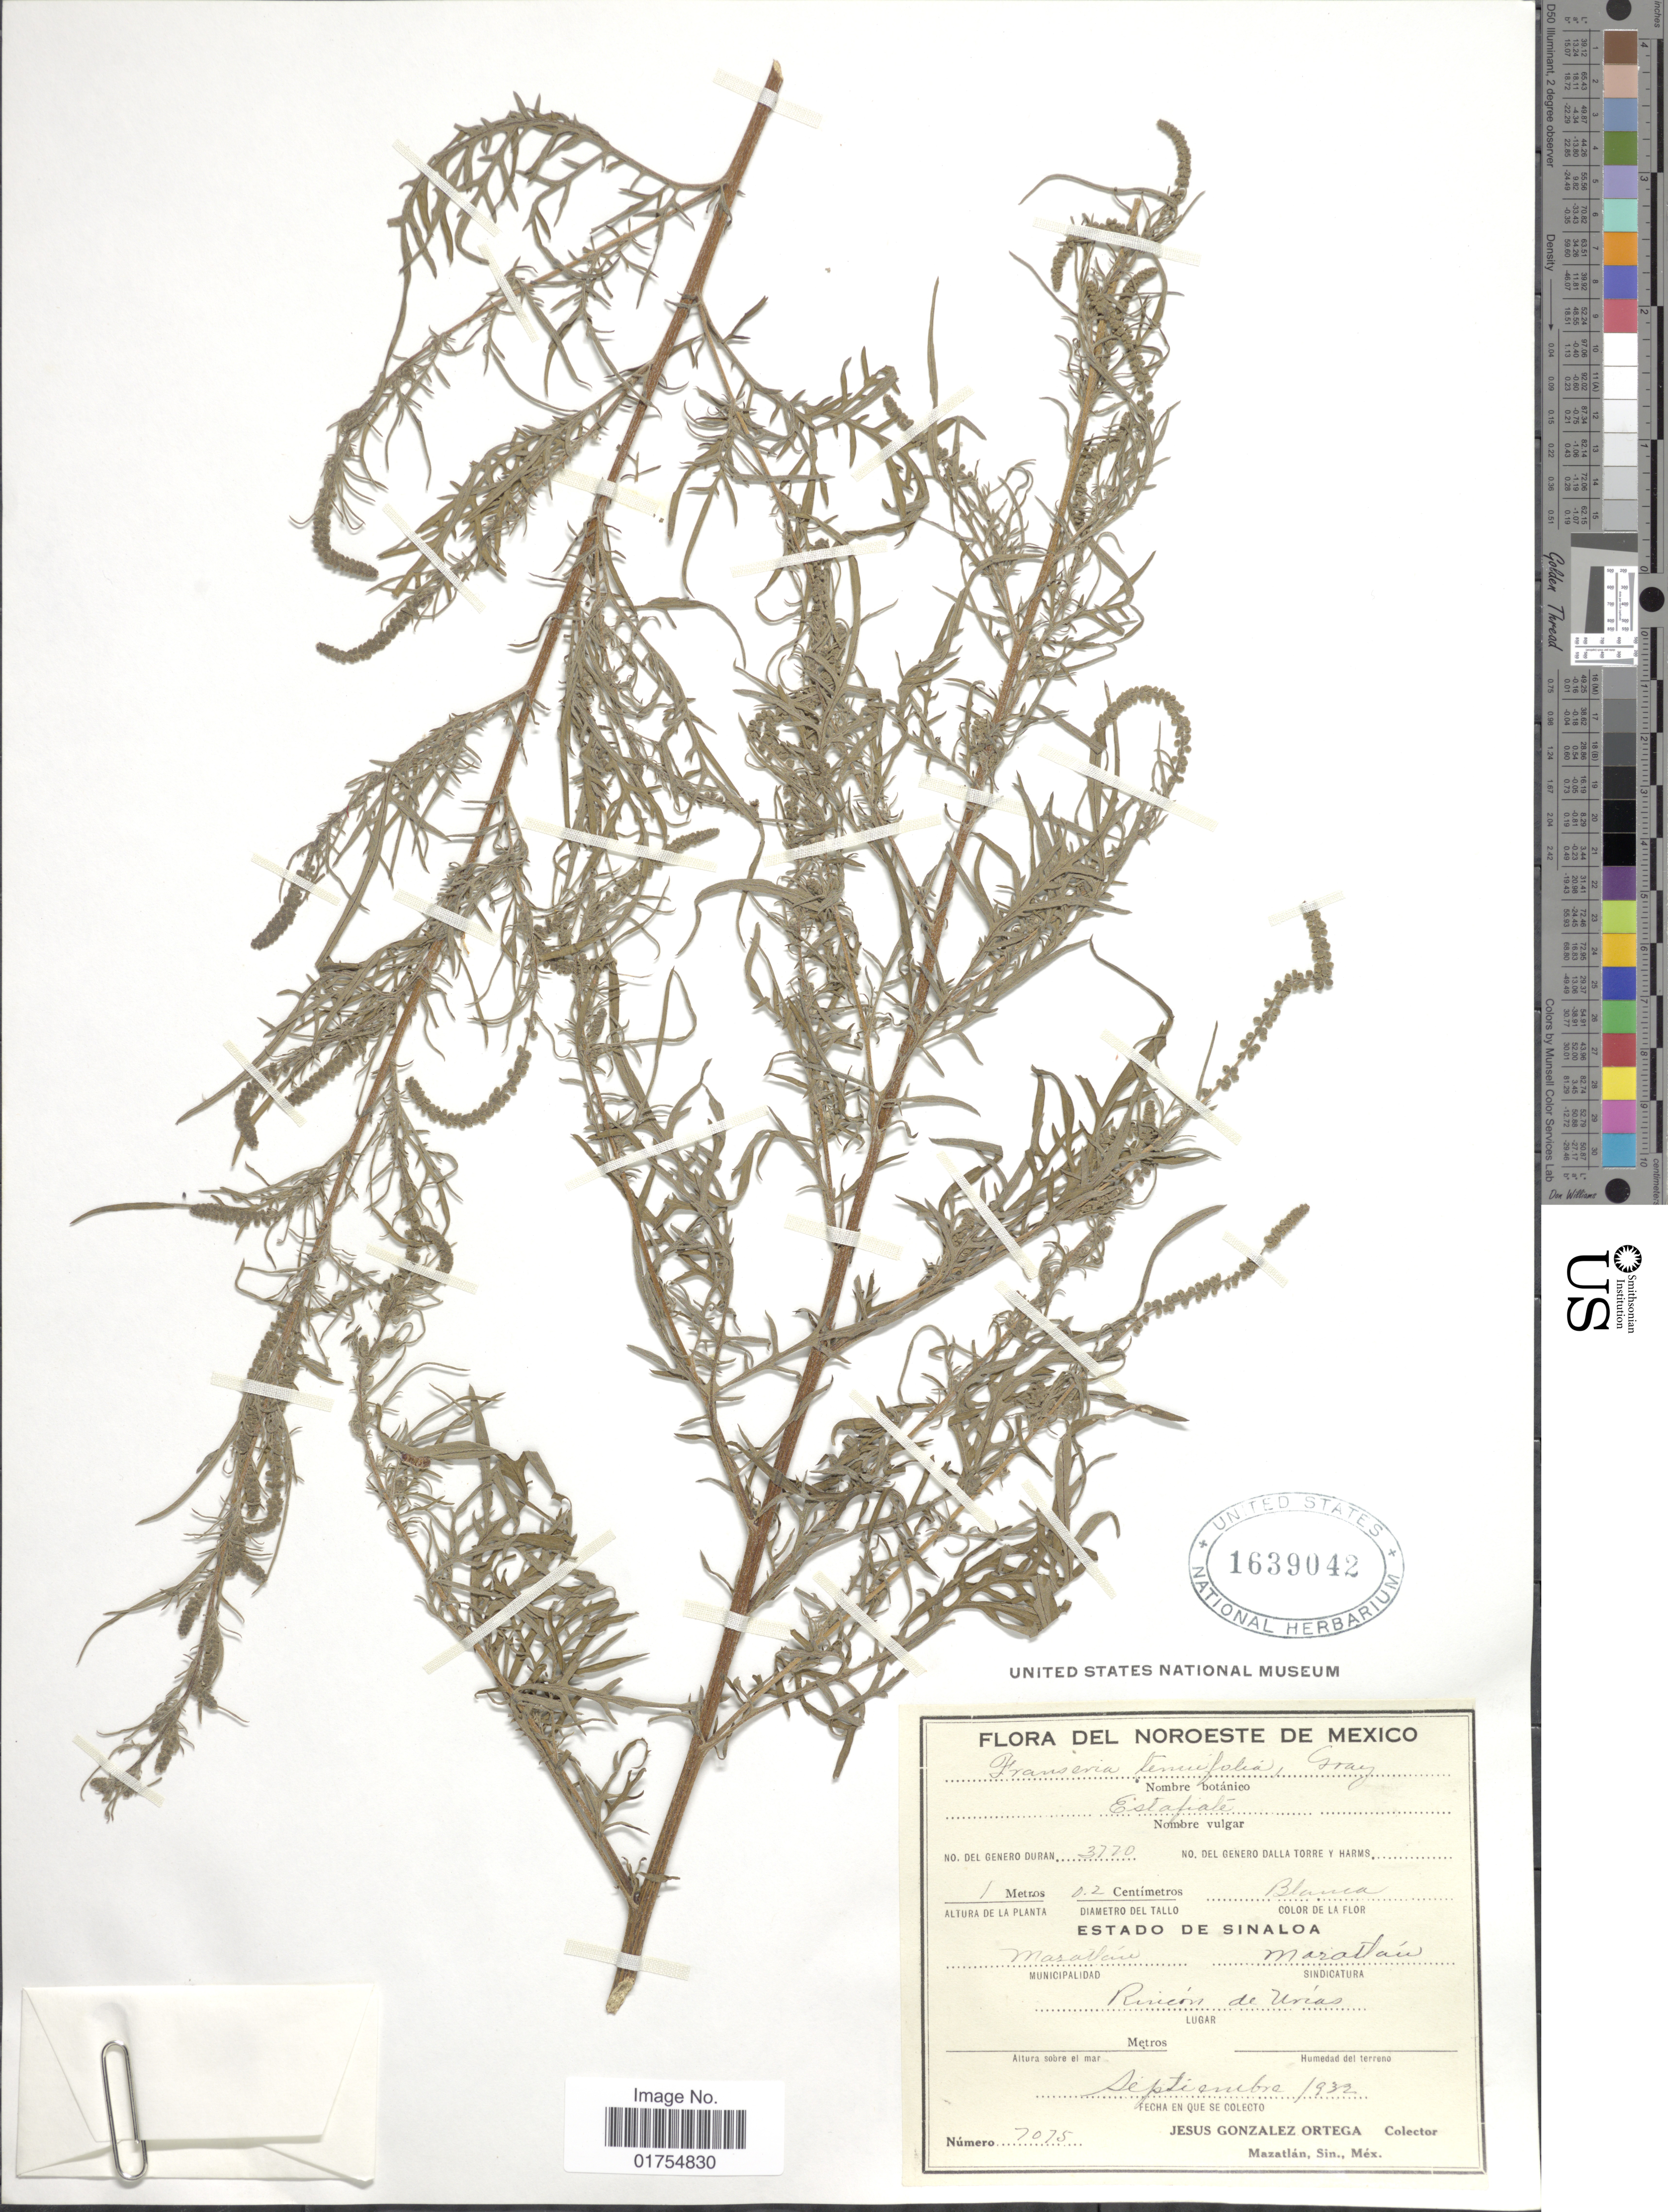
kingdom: Plantae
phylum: Tracheophyta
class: Magnoliopsida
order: Asterales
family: Asteraceae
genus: Franseria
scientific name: Franseria confertiflora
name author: (DC.) Rydb.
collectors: J. Ortega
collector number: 7075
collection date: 1932-09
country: Mexico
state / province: Sinaloa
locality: Municipalidad Mazatlan. Sindicatura Mazatlan. Rincon de Urias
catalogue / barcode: US 1639042